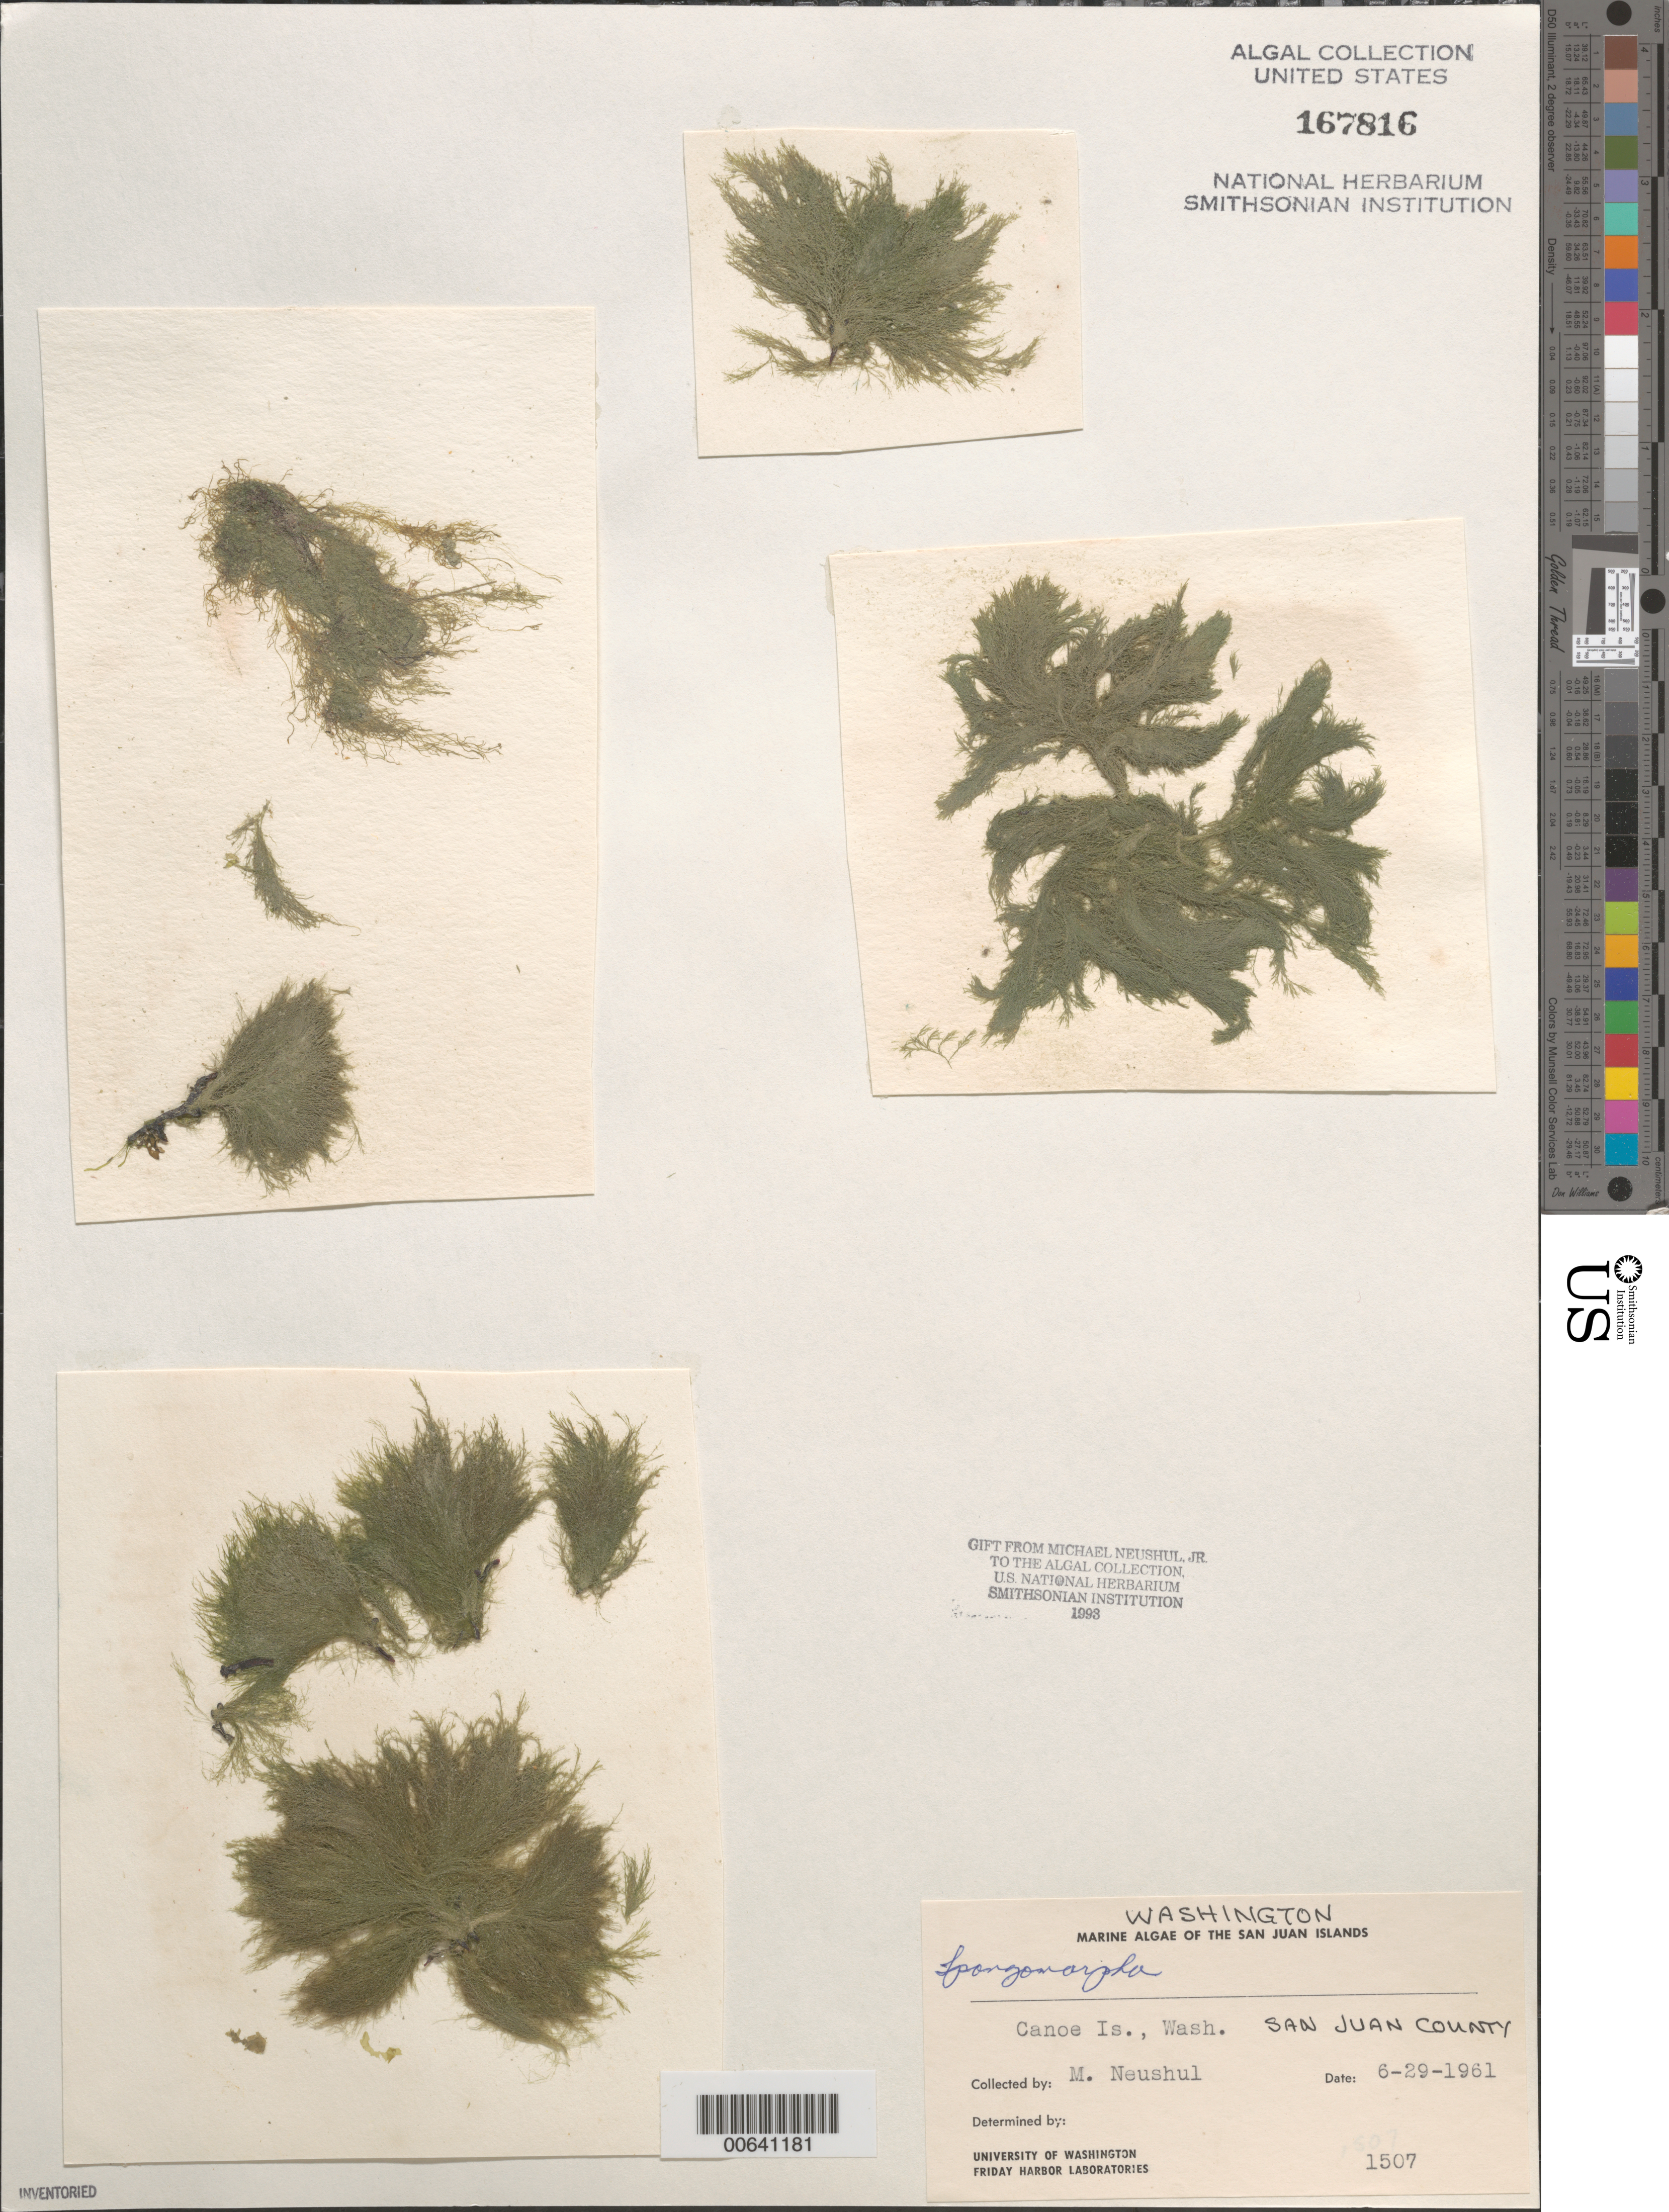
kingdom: Plantae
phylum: Chlorophyta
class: Ulvophyceae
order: Ulotrichales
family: Ulotrichaceae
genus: Spongomorpha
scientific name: Spongomorpha sp.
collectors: M. Neushul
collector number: Neushul 1507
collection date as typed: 29 Jun 1961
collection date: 1961-06-29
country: United States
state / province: Washington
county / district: San Juan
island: Canoe Island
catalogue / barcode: US 167816